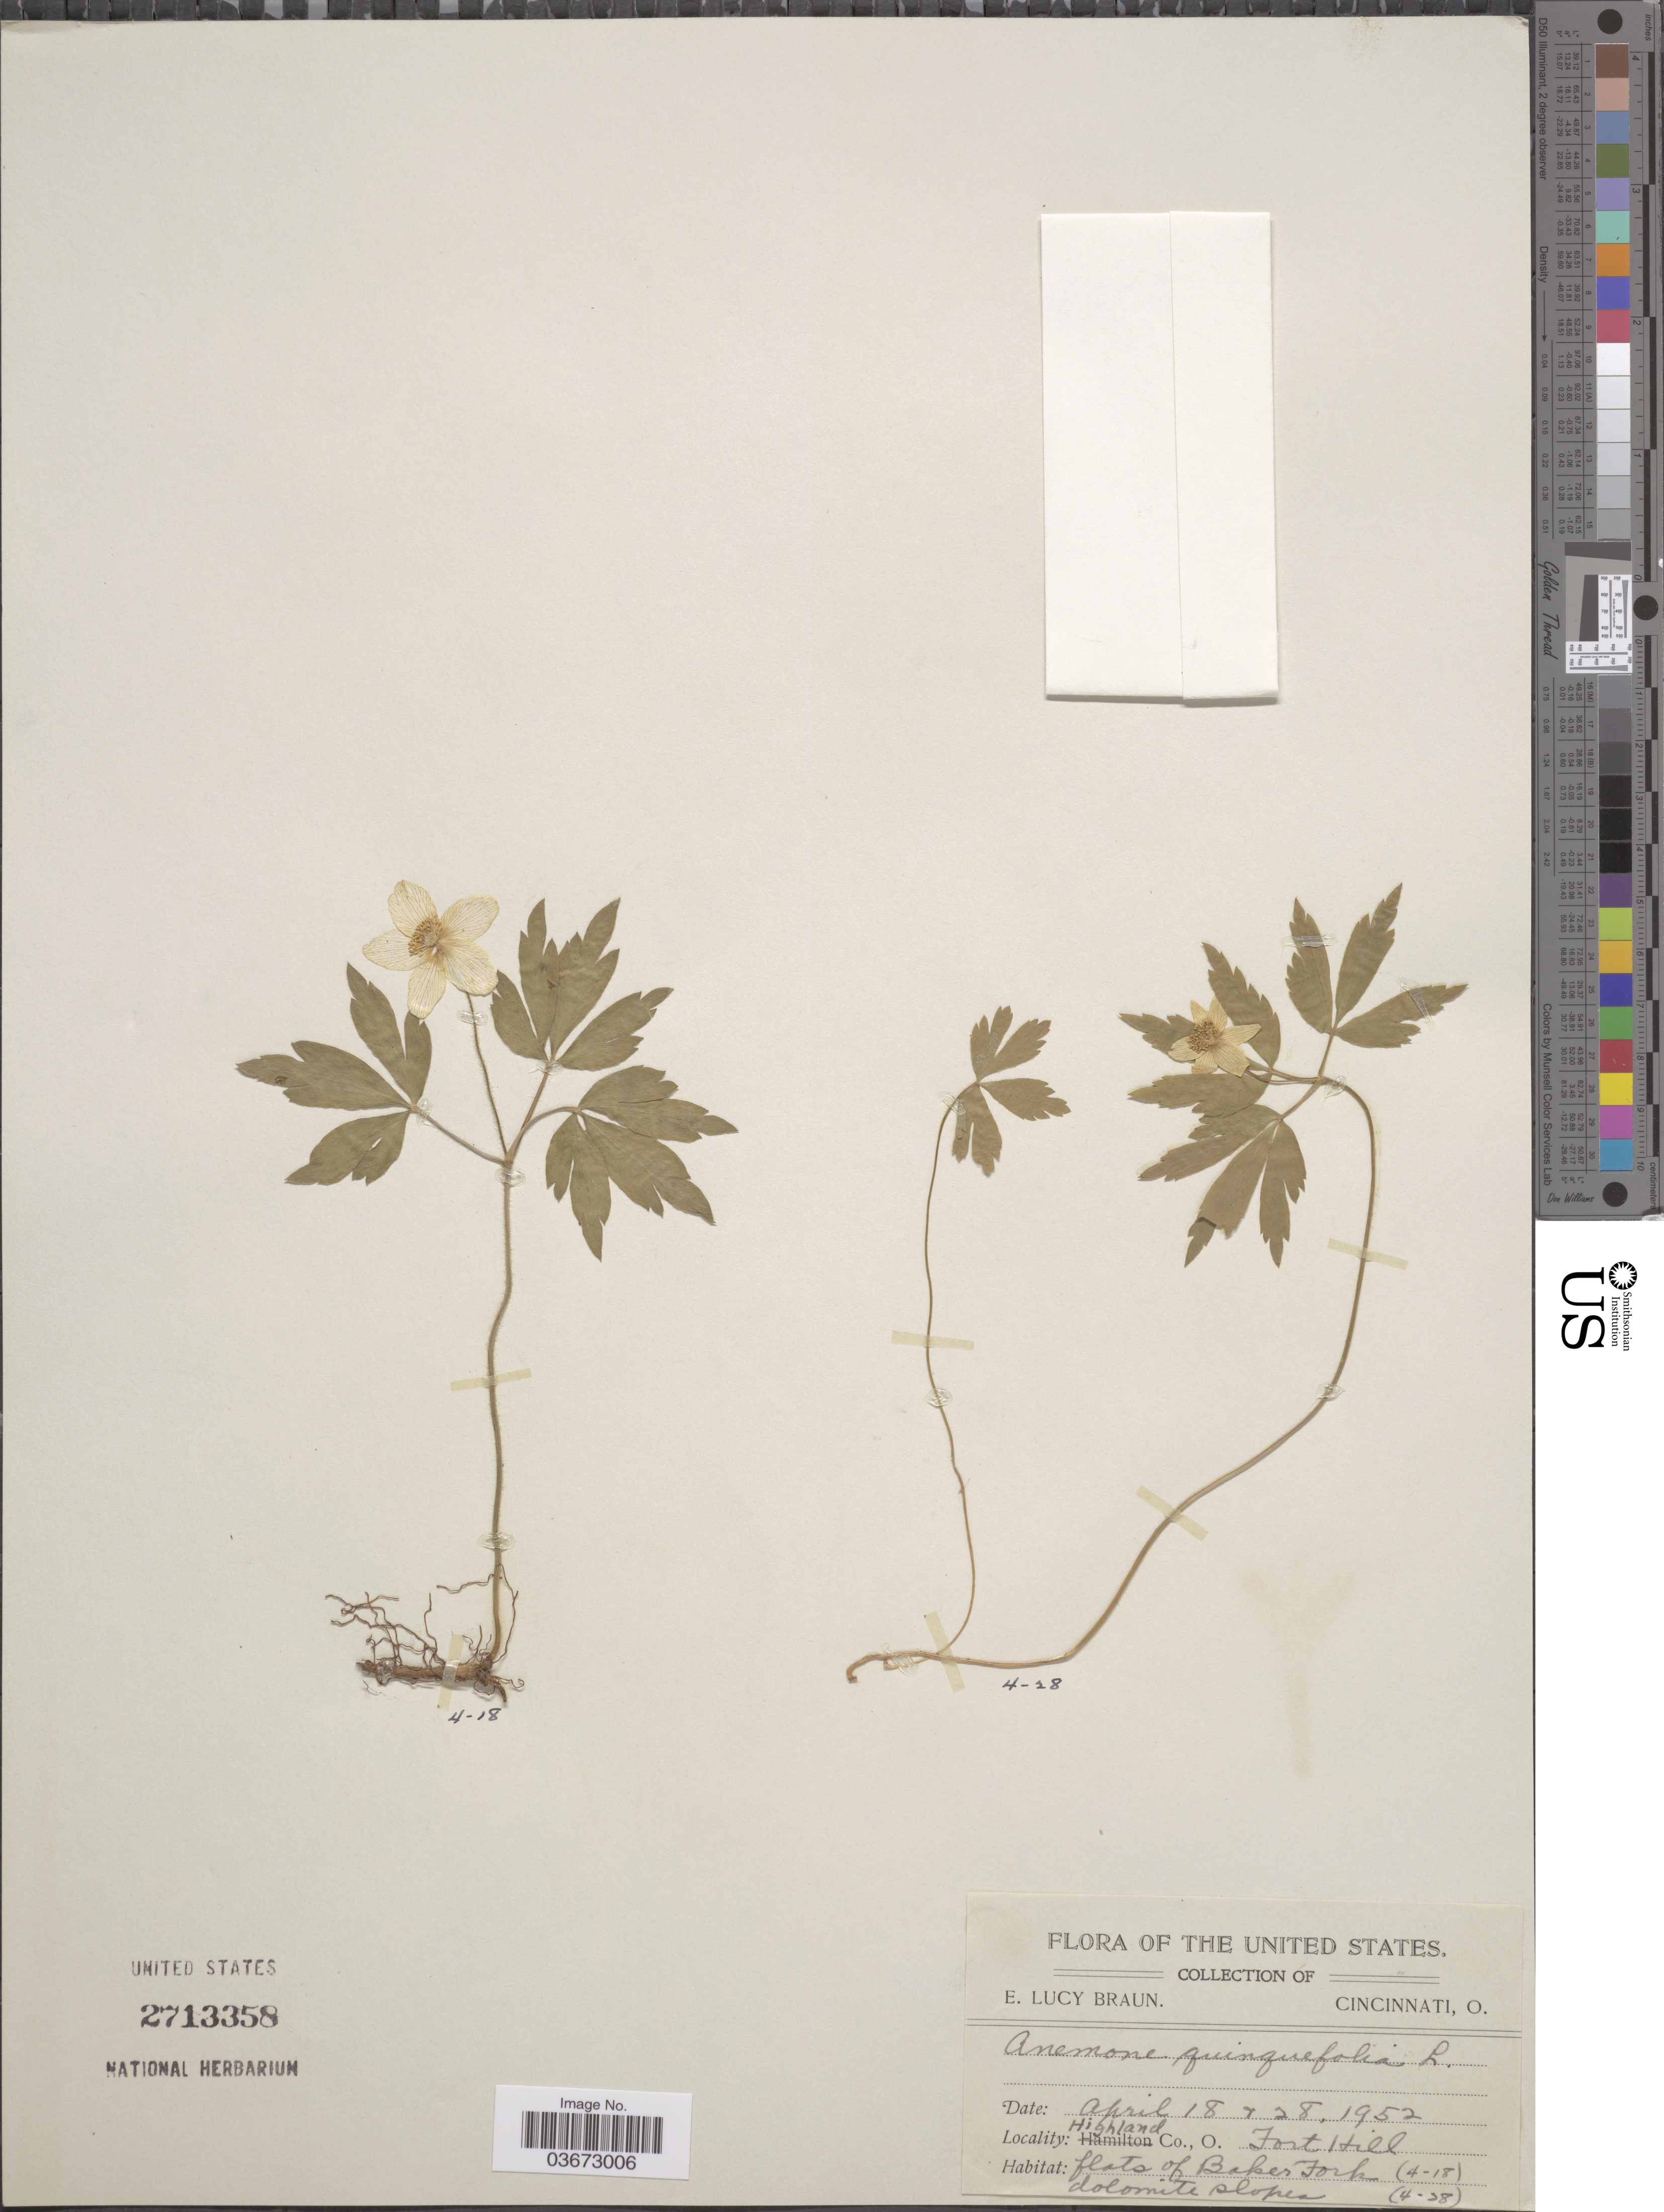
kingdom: Plantae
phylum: Tracheophyta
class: Magnoliopsida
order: Ranunculales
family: Ranunculaceae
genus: Anemone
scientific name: Anemone quinquefolia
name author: L.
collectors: E. L. Braun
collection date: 1952-04-18/1952-04-28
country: United States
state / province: Ohio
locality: Highland Co. Fort Hill. Flats of Baker Fork.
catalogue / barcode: US 2713358